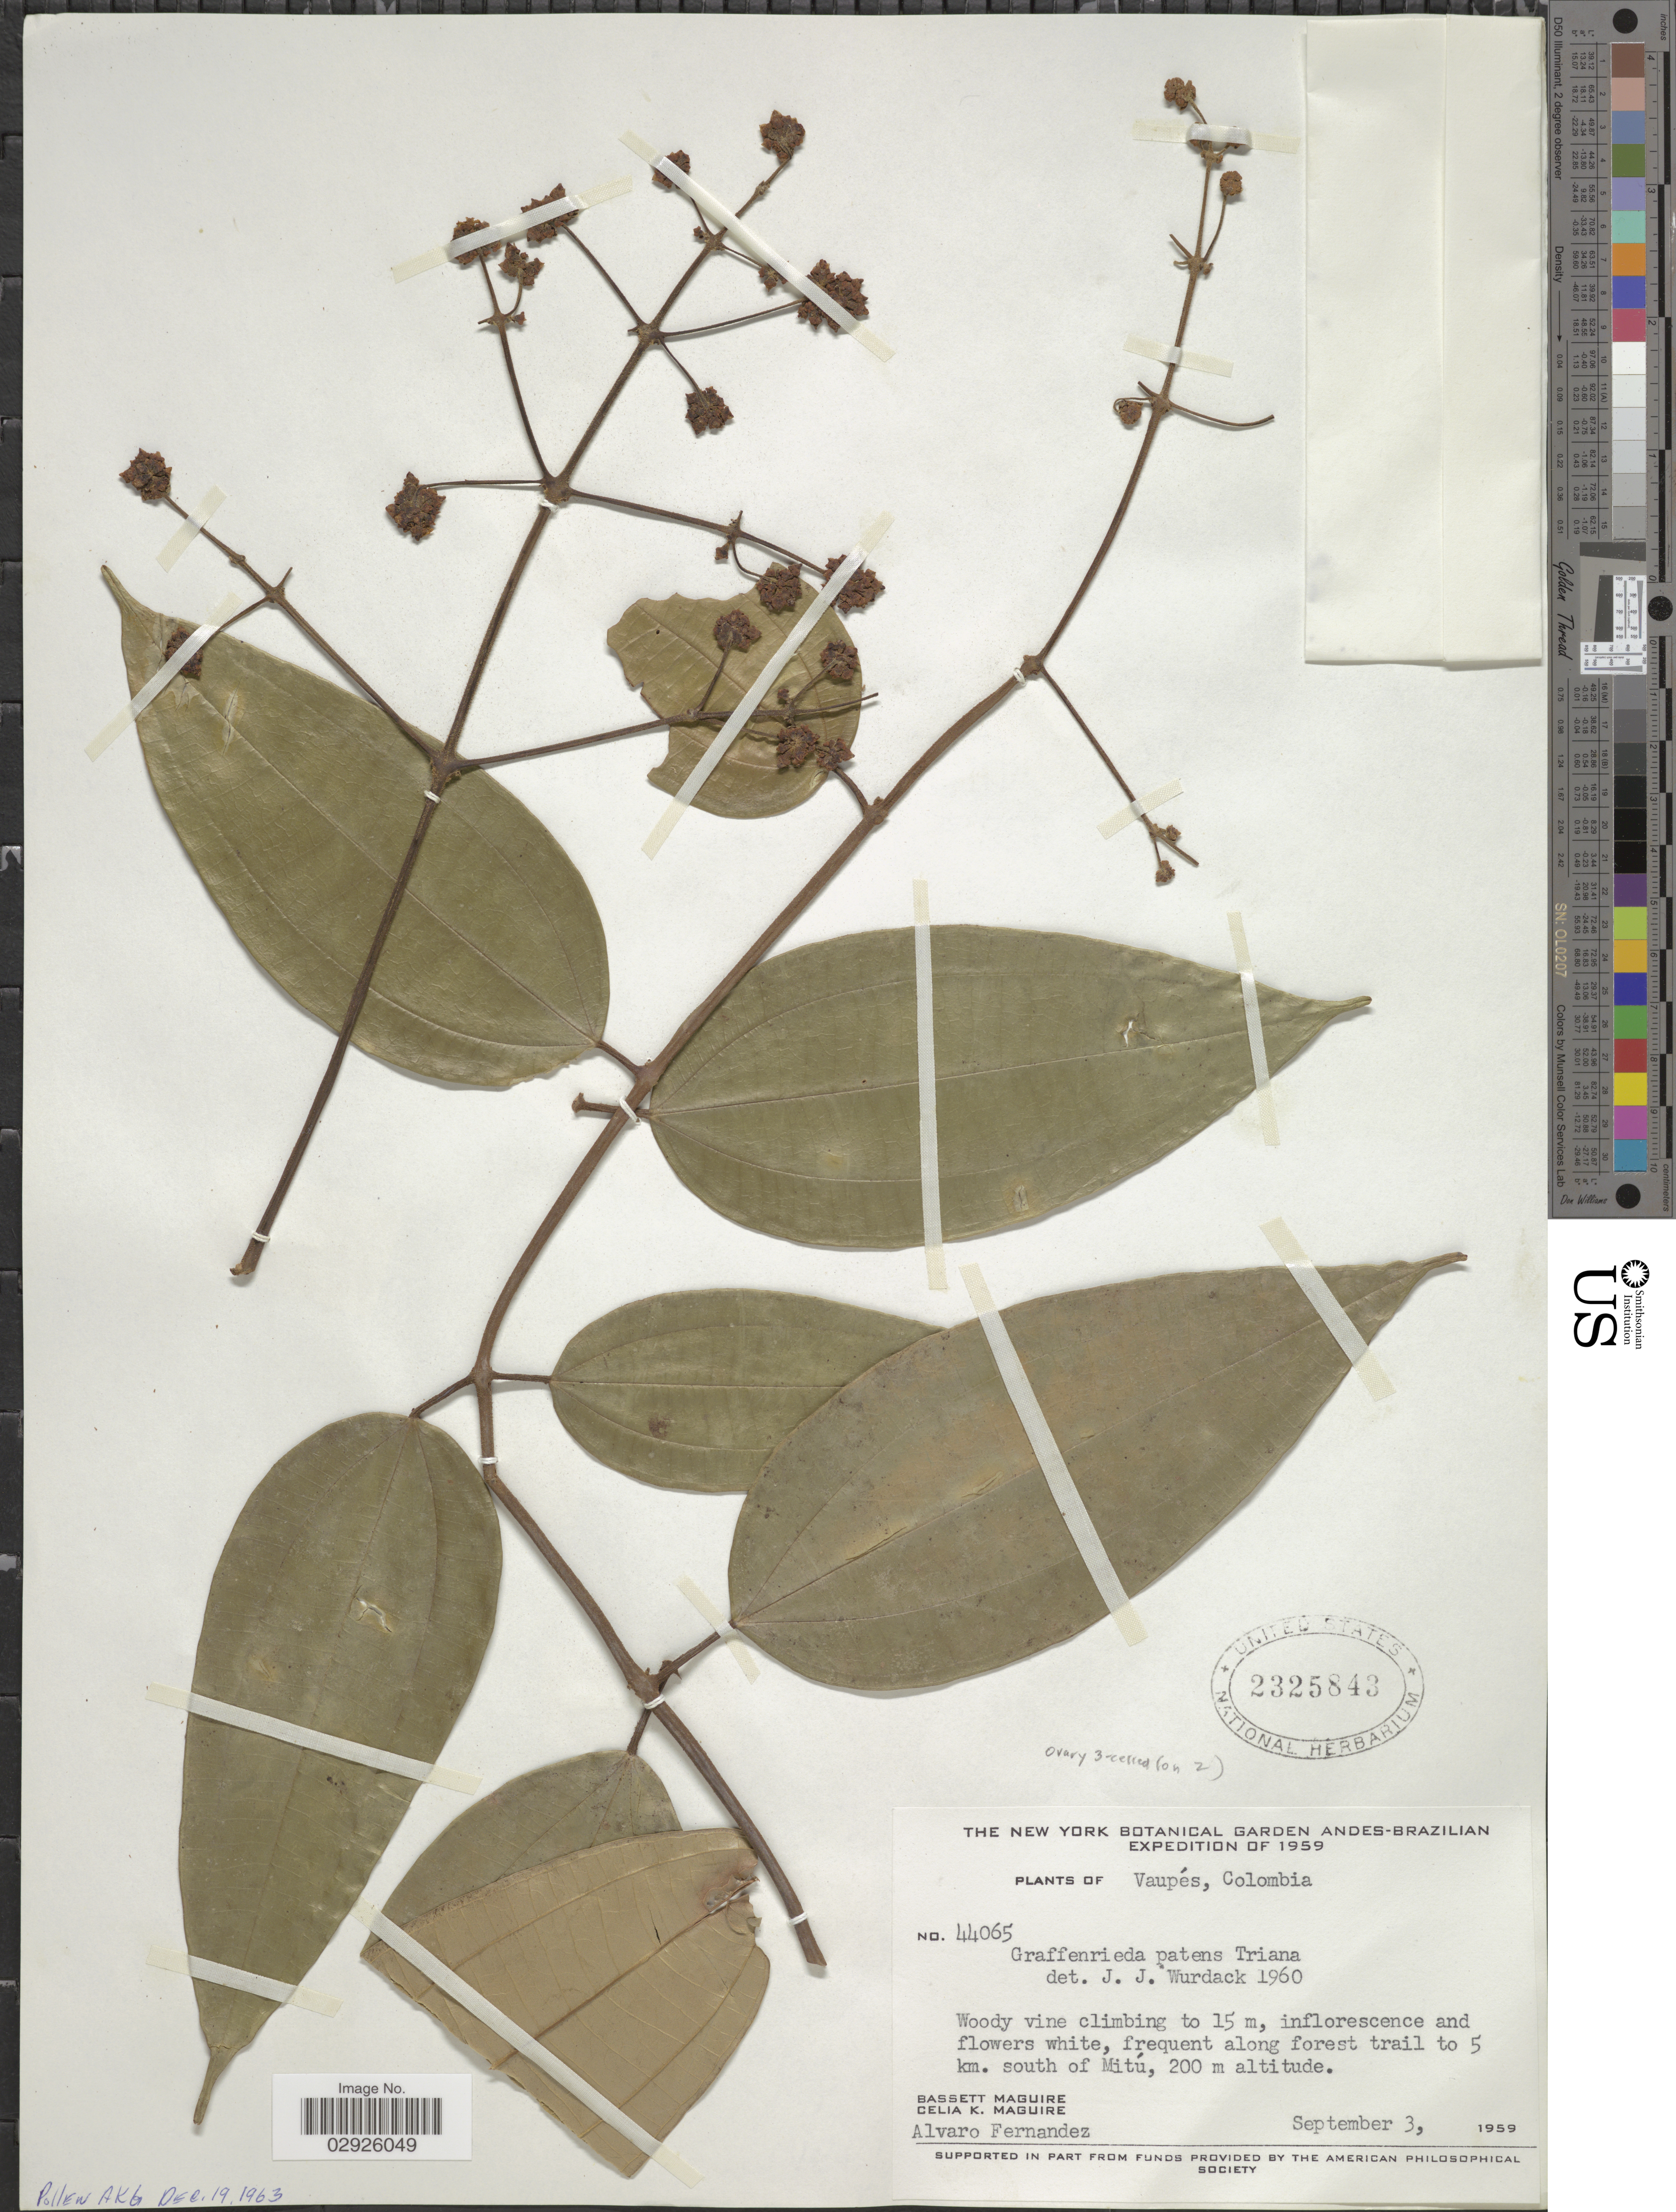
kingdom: Plantae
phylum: Tracheophyta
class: Magnoliopsida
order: Myrtales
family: Melastomataceae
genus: Graffenrieda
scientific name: Graffenrieda patens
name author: Triana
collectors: B. Maguire, C. K. Maguire & A. Fernandez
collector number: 44065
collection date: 1959-09-03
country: Colombia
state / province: Vaupés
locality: Andes. Along forest trail to 5 km. south of Mitú.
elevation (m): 200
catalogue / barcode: US 2325843